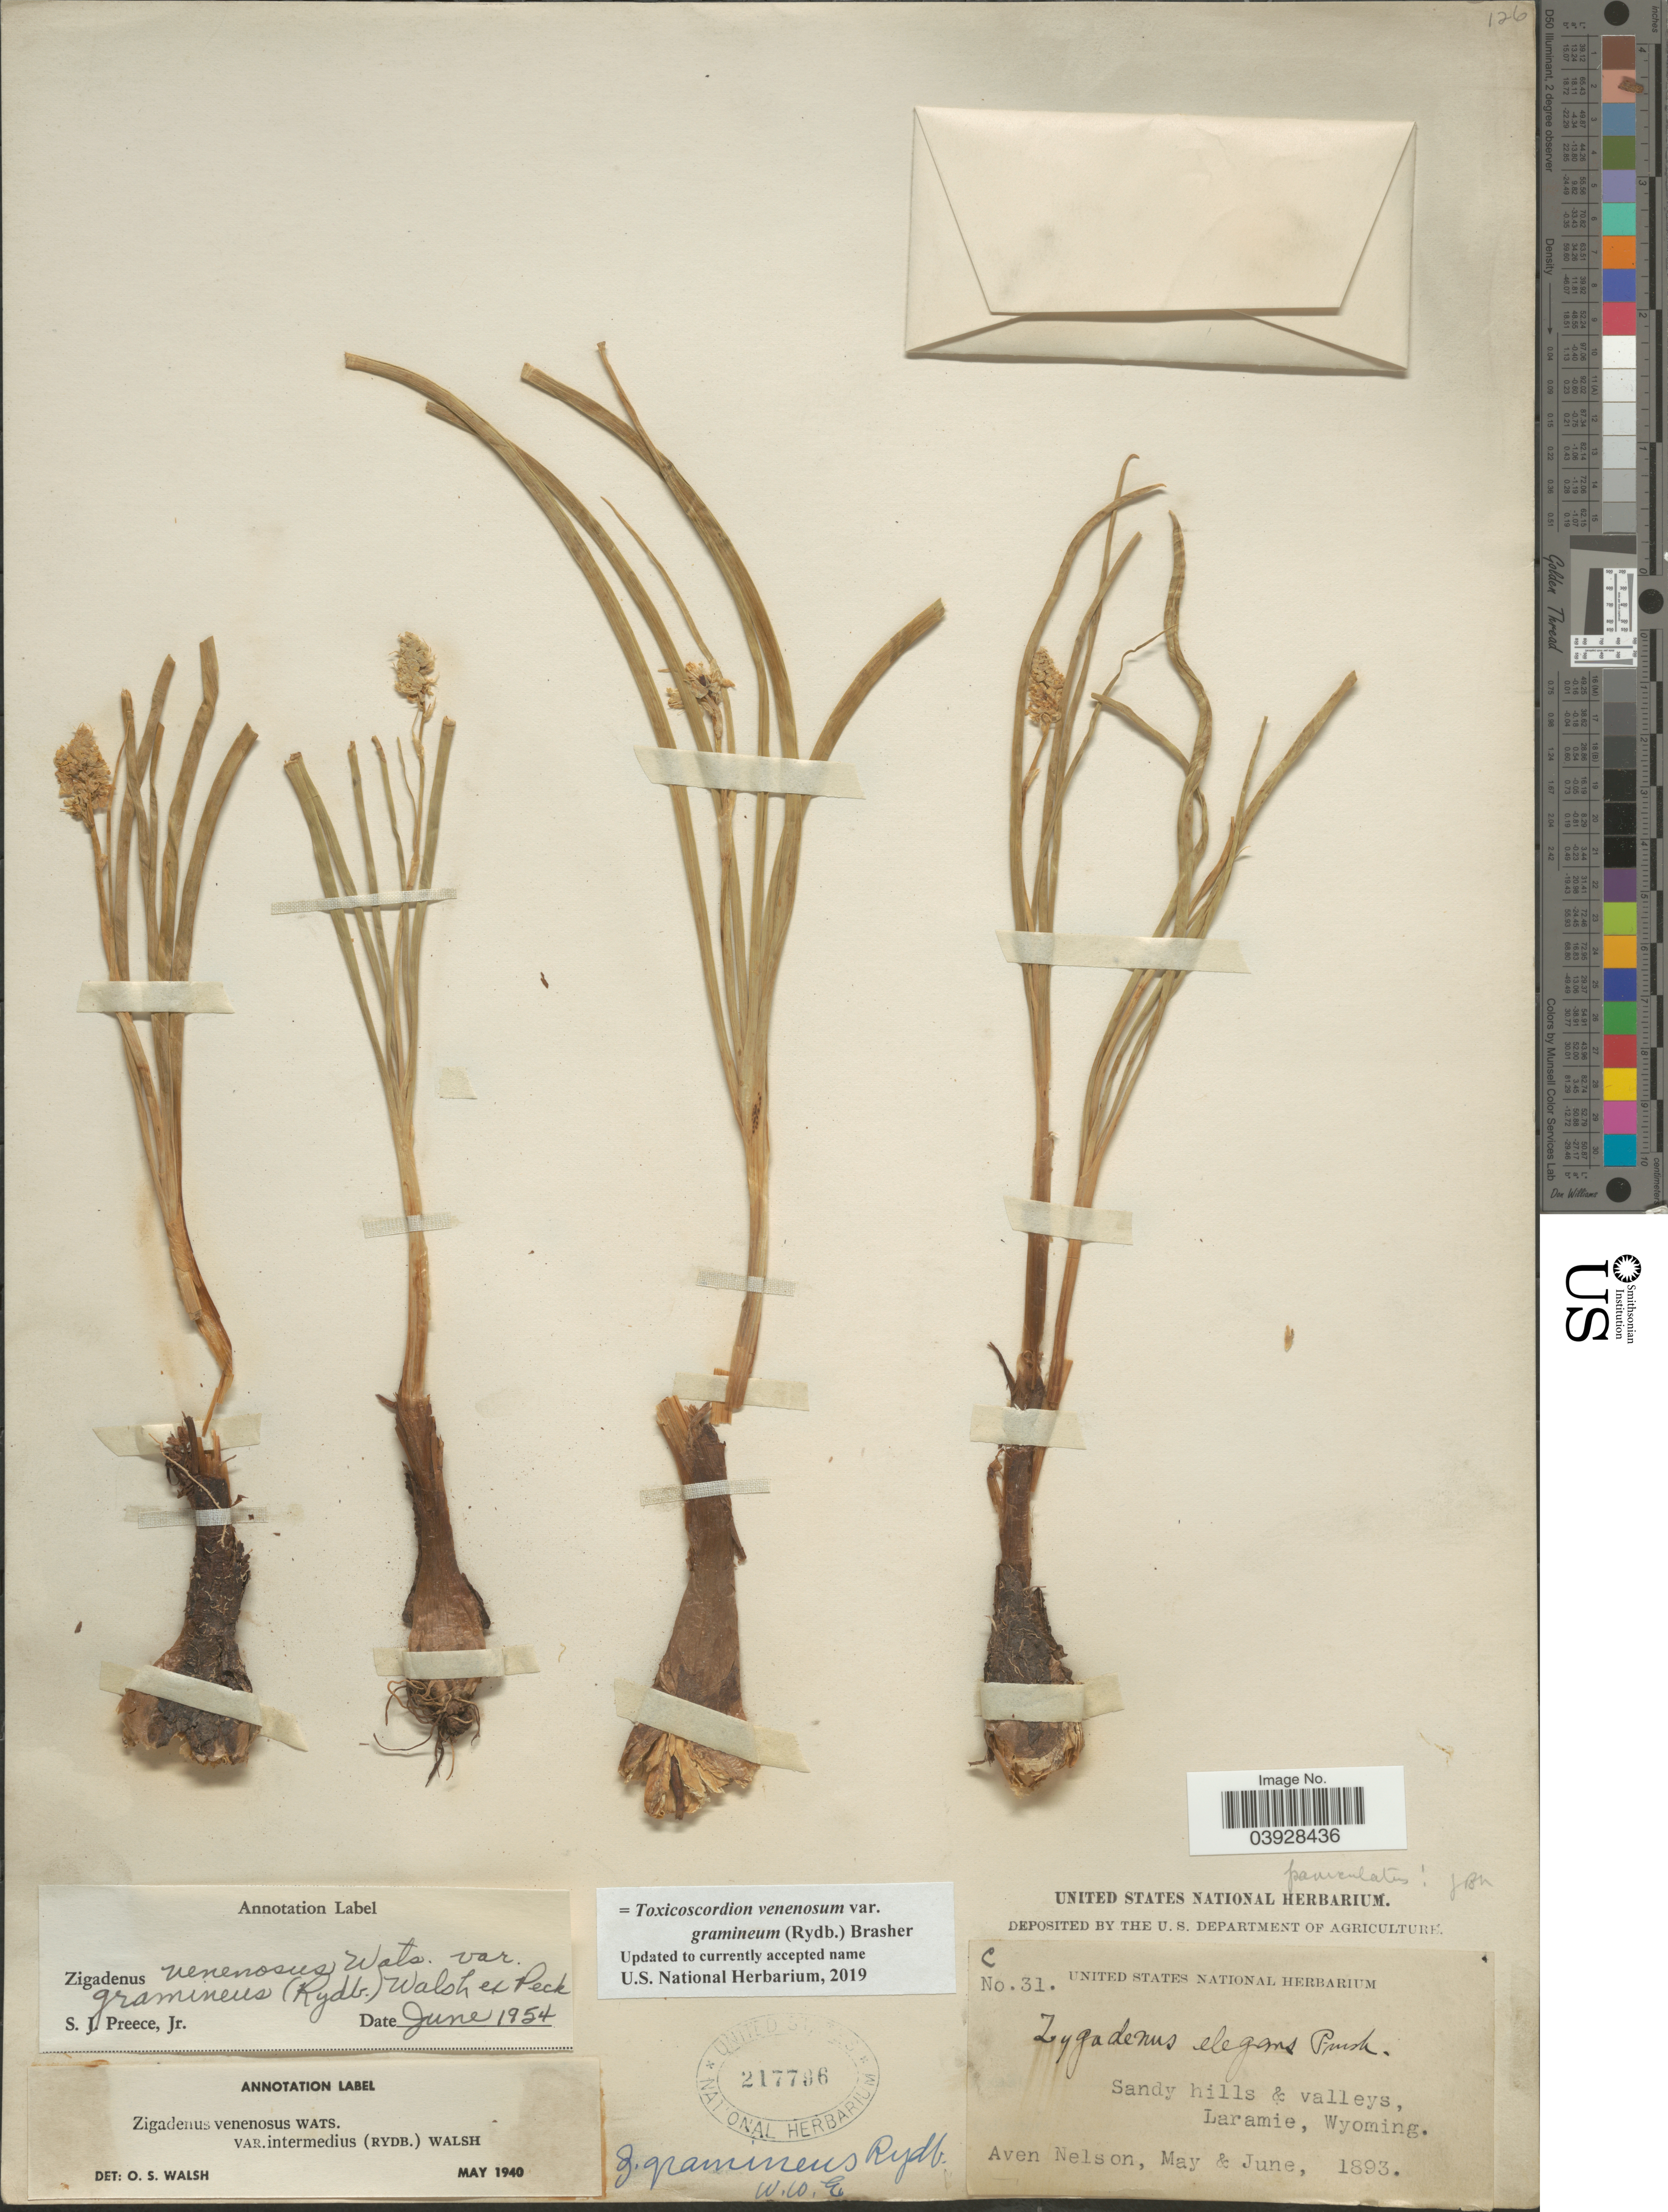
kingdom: Plantae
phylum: Tracheophyta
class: Liliopsida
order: Liliales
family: Melanthiaceae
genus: Toxicoscordion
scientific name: Toxicoscordion venenosum var. gramineum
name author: (Rydb.) Brasher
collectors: A. Nelson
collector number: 31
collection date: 1893-05/1893-06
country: United States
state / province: Wyoming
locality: Laramie.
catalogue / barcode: US 217796